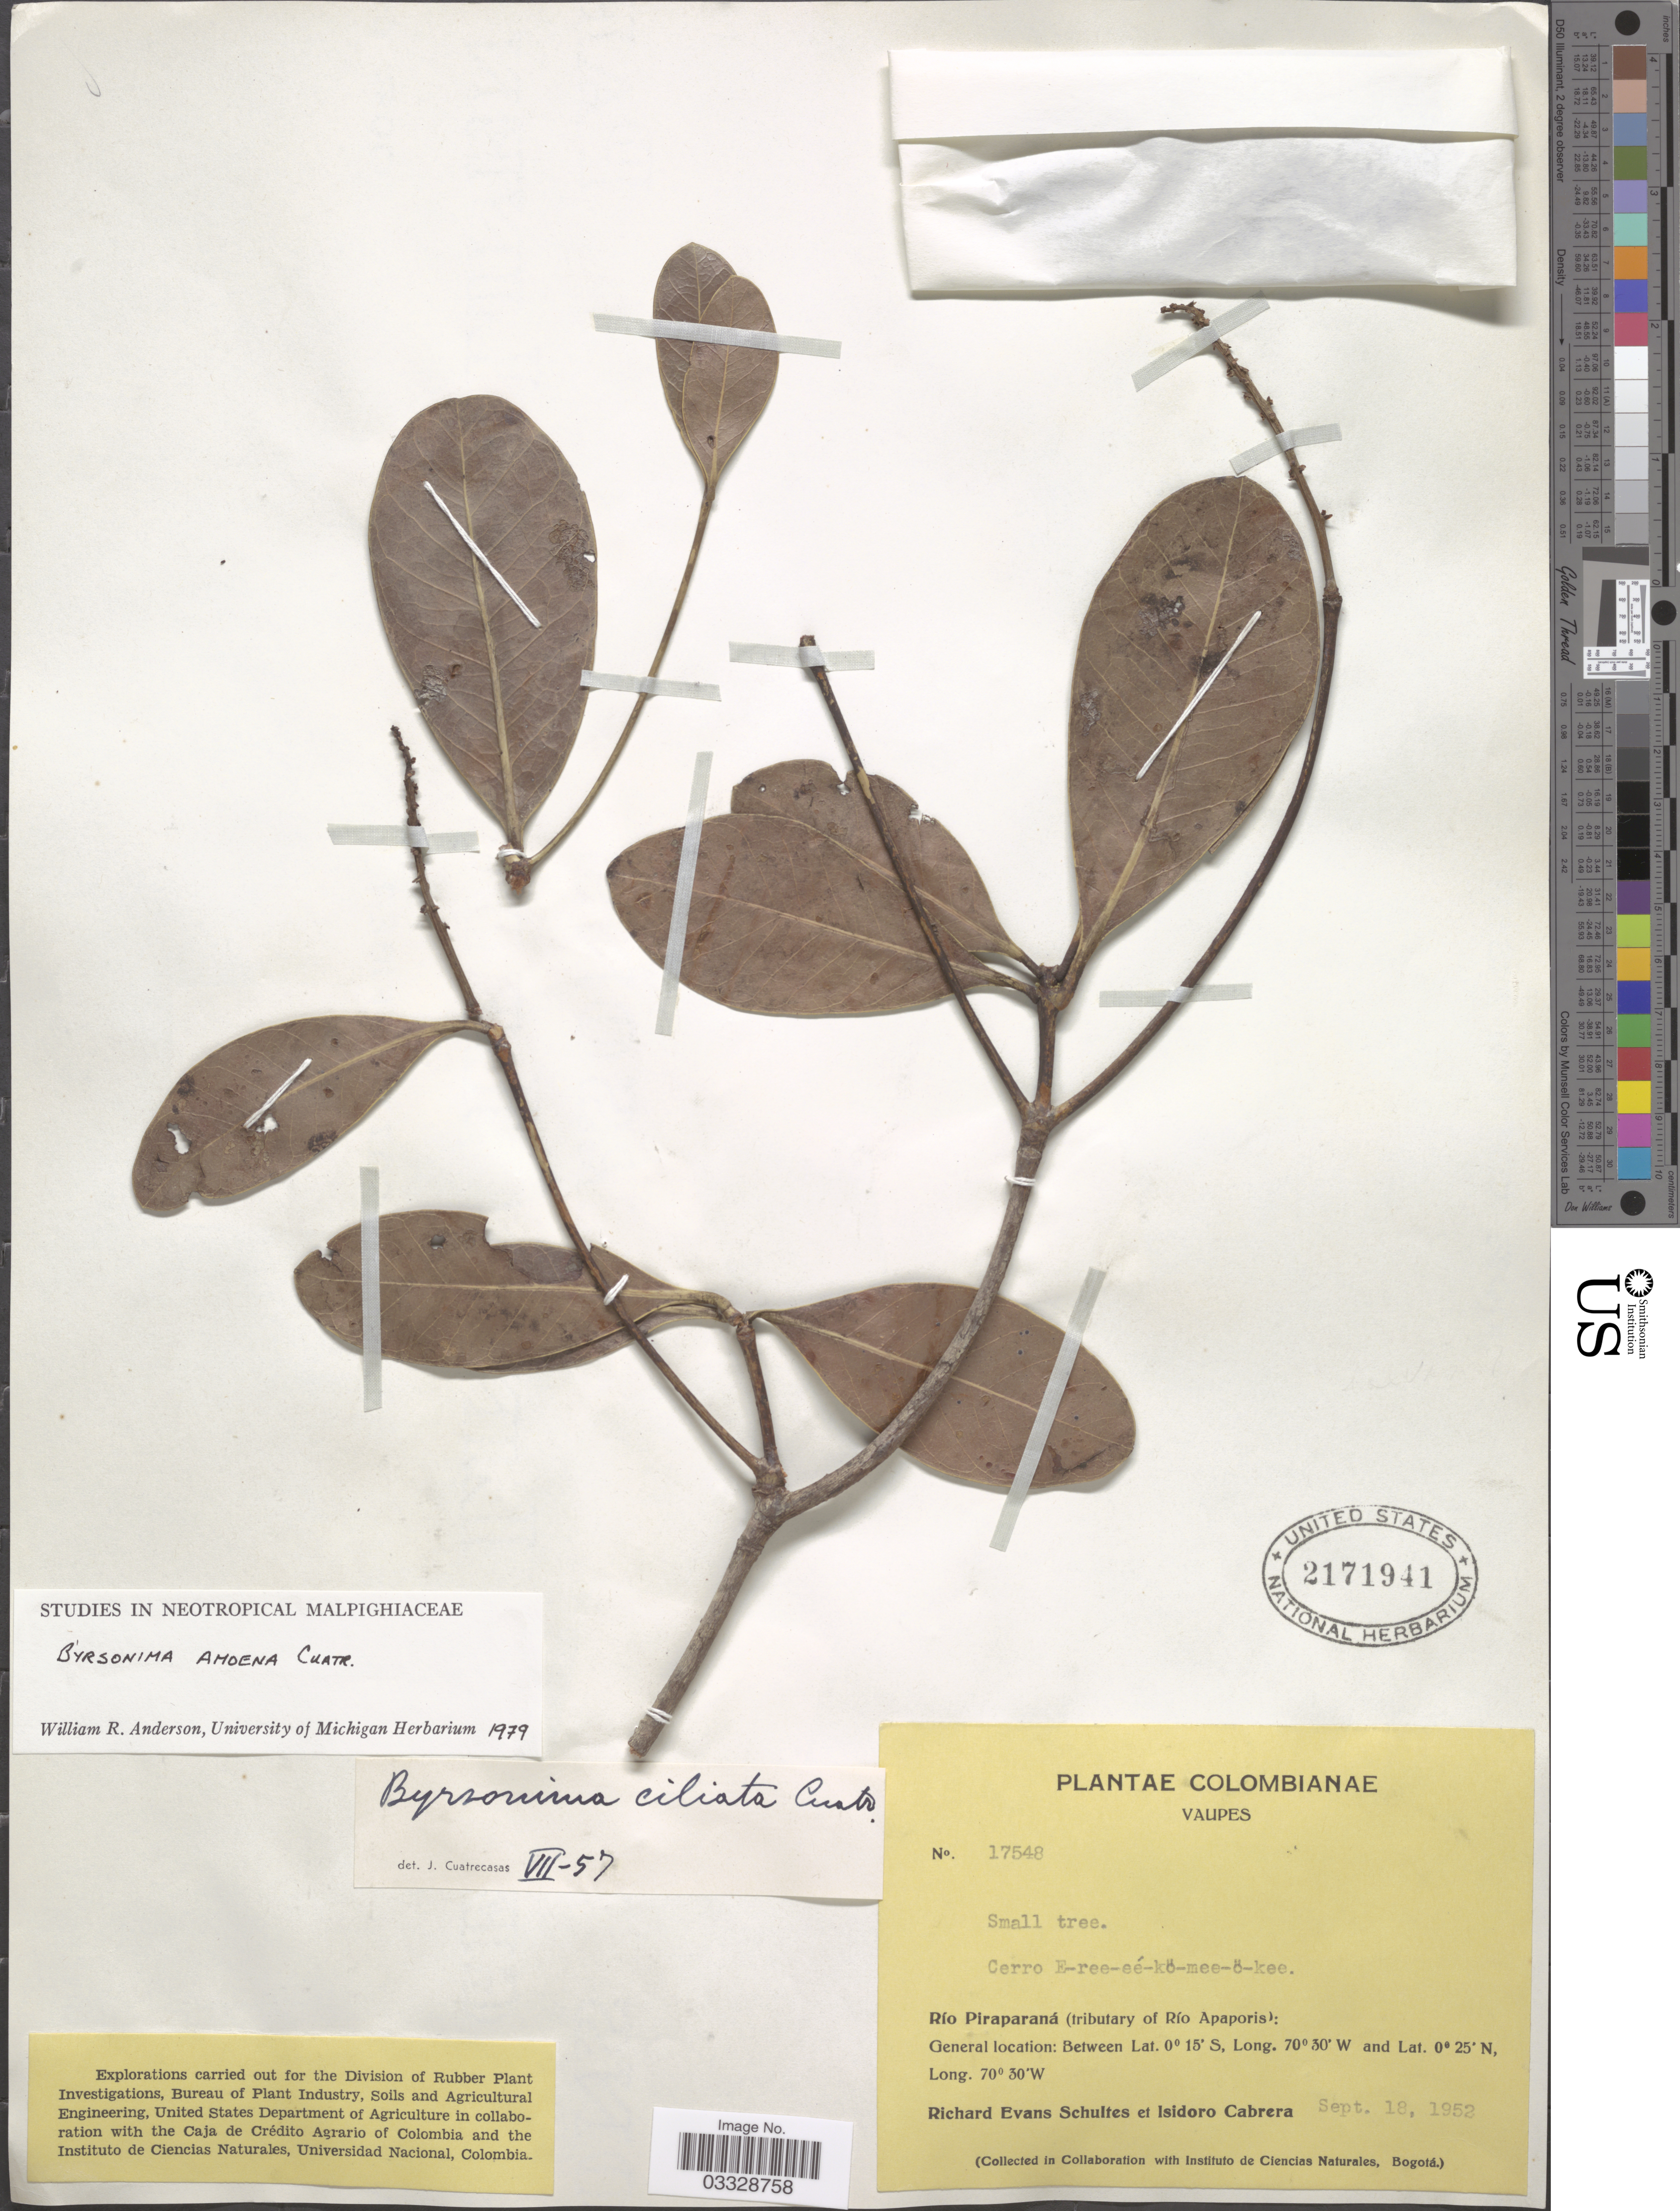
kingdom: Plantae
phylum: Tracheophyta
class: Magnoliopsida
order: Malpighiales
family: Malpighiaceae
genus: Byrsonima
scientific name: Byrsonima amoena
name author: Cuatrec.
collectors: R. E. Schultes & I. Cabrera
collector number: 17548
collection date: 1952-09-18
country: Colombia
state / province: Vaupés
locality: Cerro E-ree-eé-kö-mee-ö-kee. Río Piraparaná (tributary of Río Apaporis).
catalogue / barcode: US 2171941